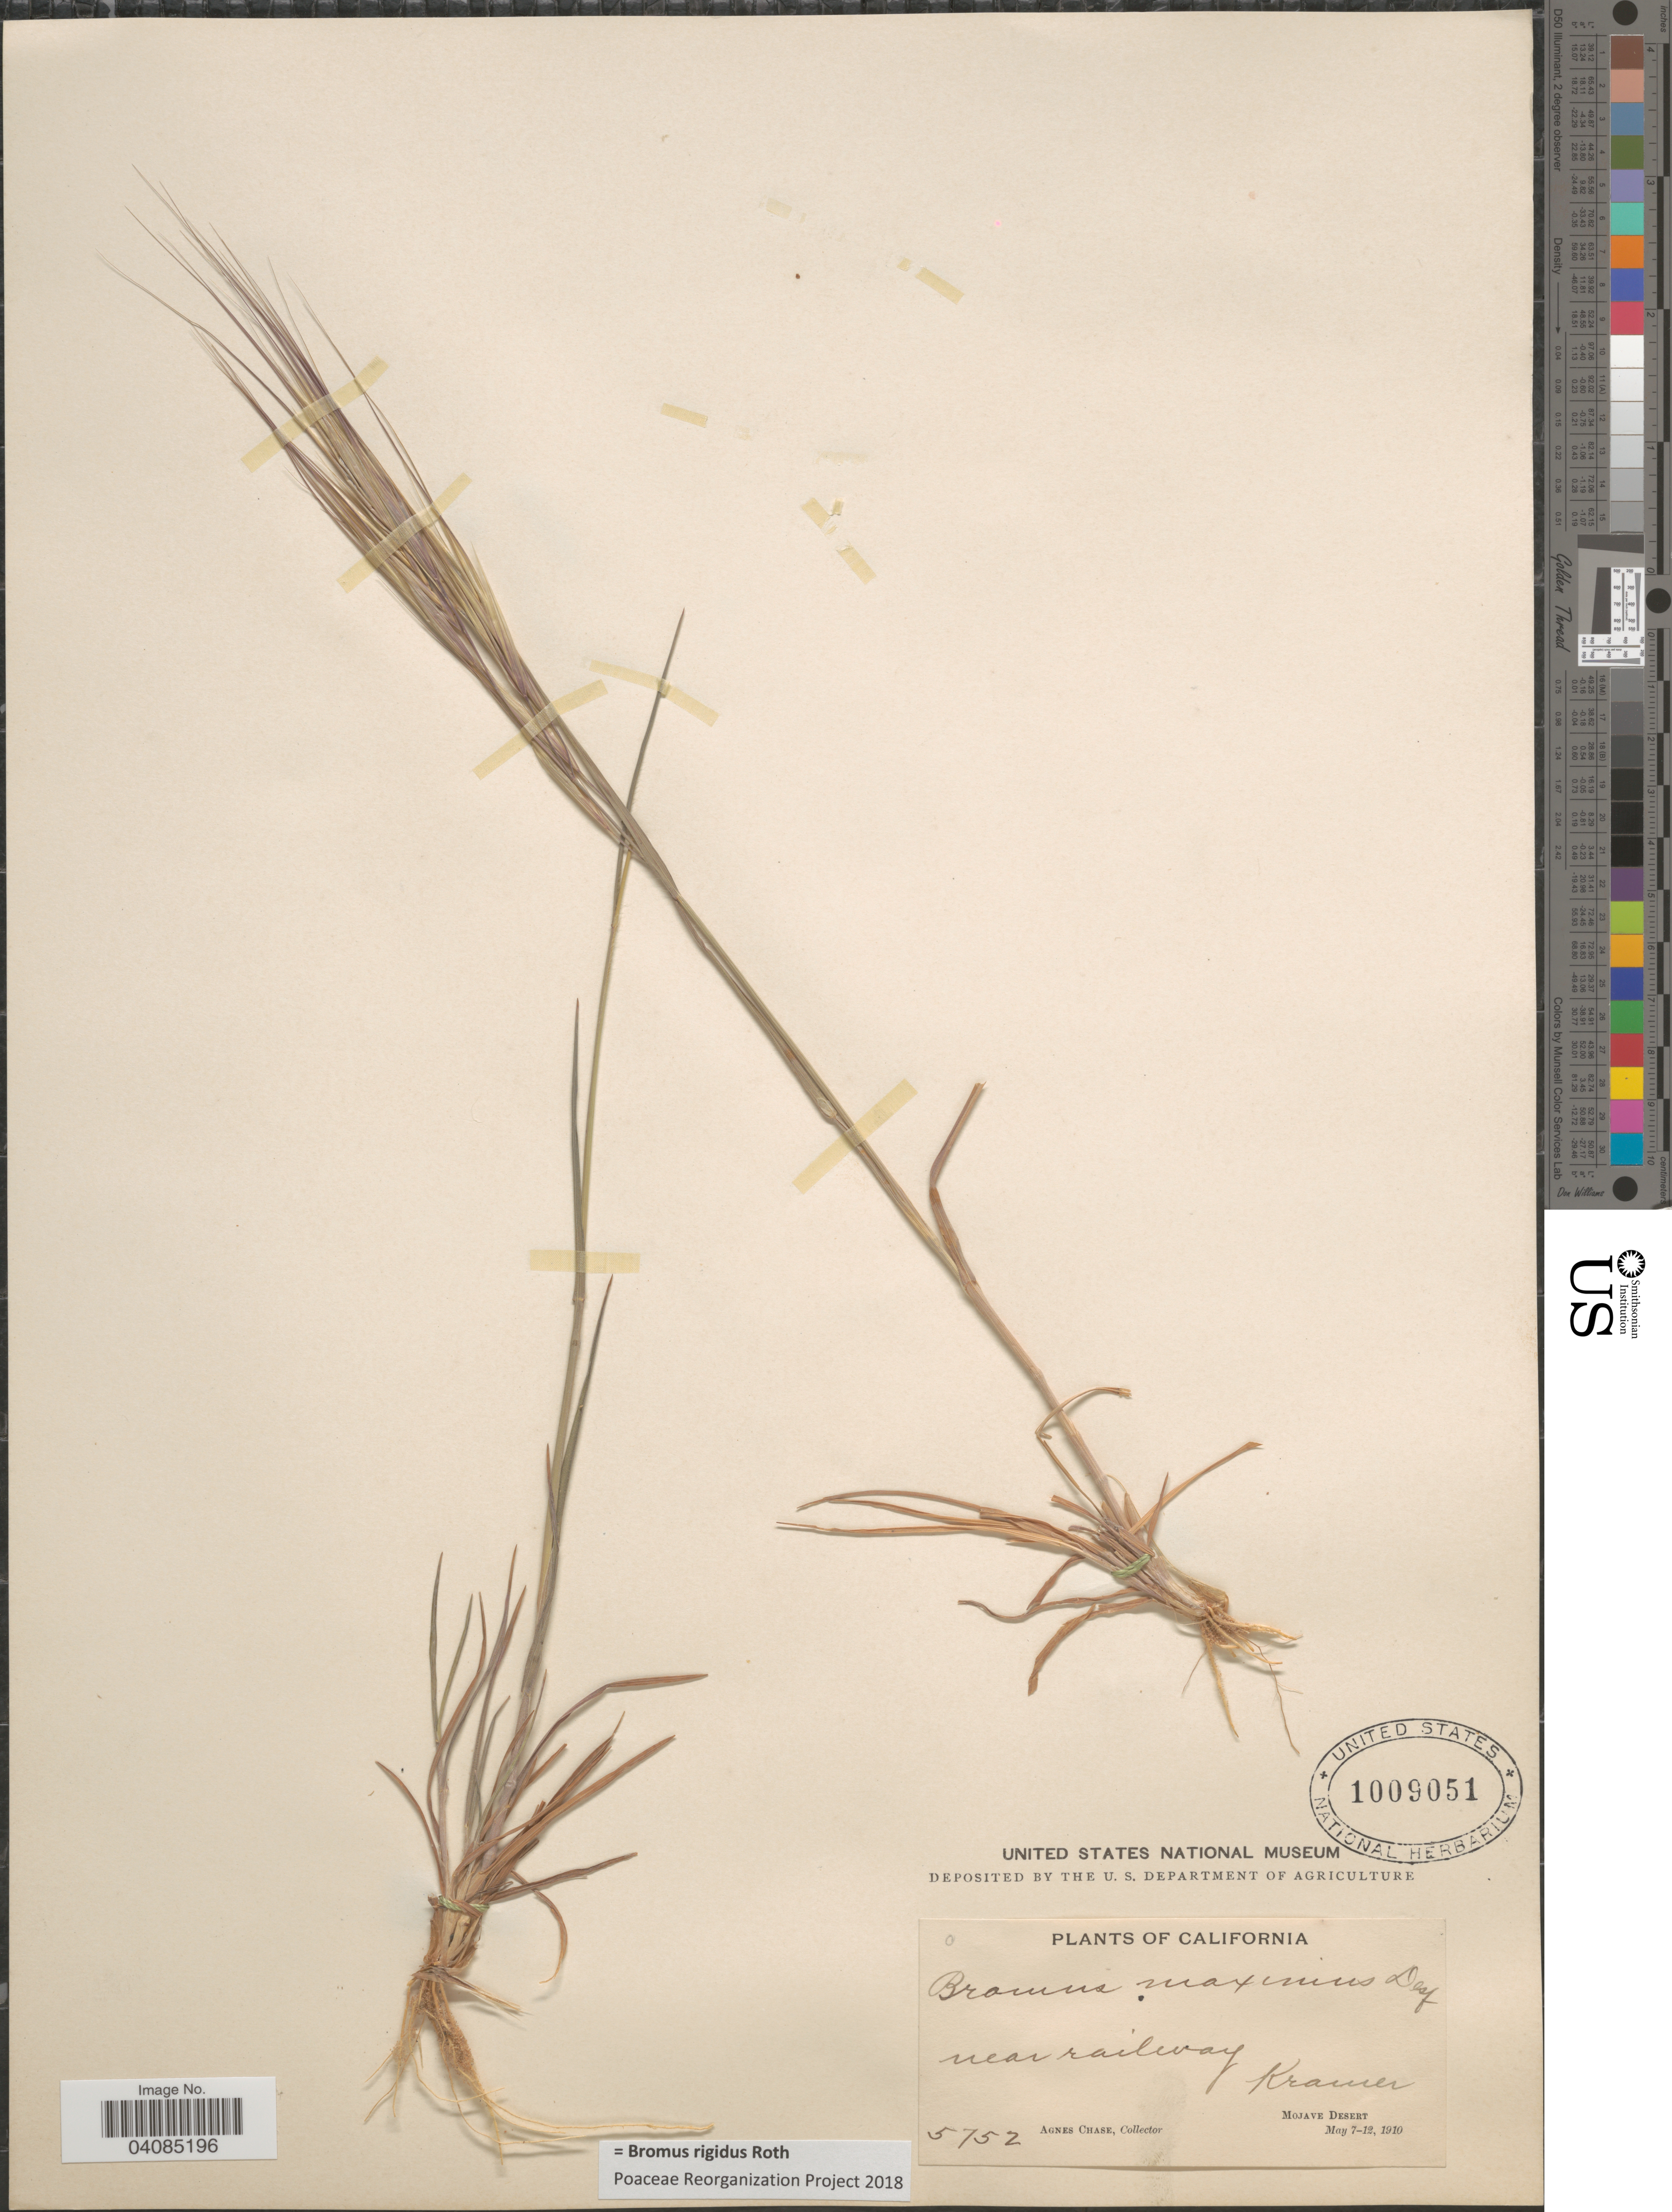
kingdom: Plantae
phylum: Tracheophyta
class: Liliopsida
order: Poales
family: Poaceae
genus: Bromus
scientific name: Bromus rigidus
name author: Roth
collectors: A. Chase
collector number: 5752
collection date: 1910-05-07/1910-05-12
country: United States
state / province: California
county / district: San Bernardino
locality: Near railway Kramer. Mojave Desert.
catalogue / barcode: US 1009051